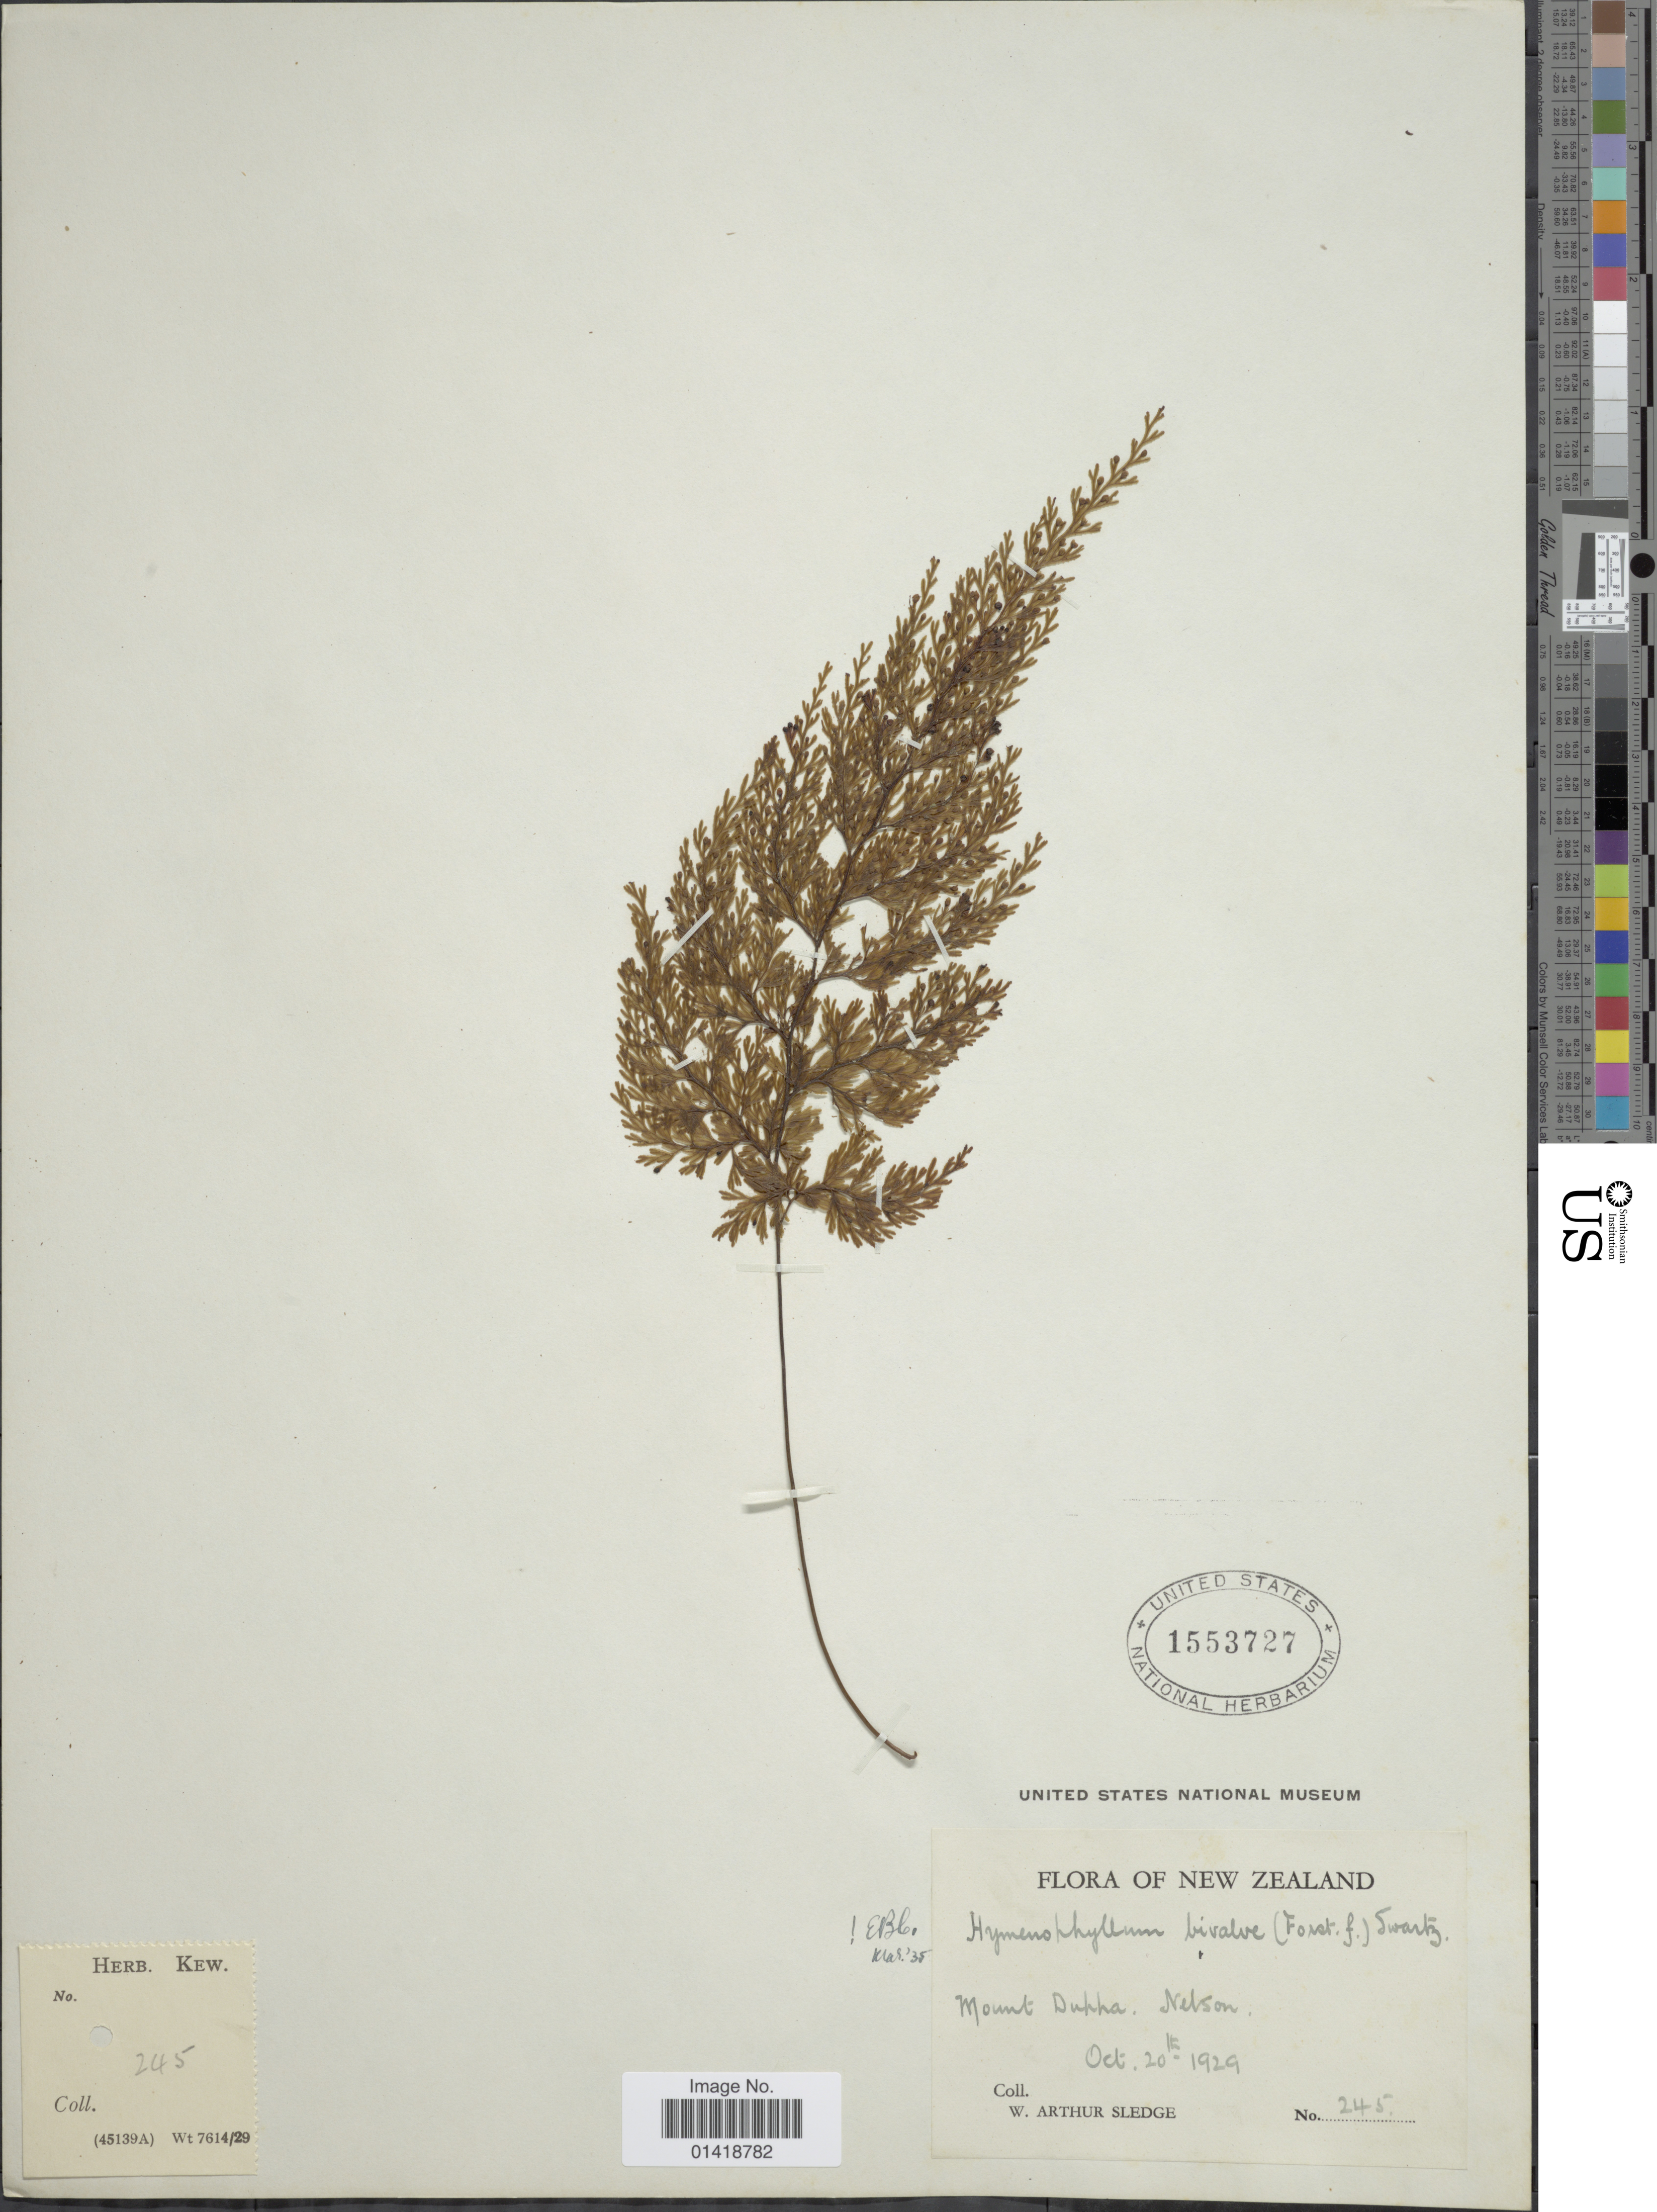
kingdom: Plantae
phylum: Tracheophyta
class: Polypodiopsida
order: Hymenophyllales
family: Hymenophyllaceae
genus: Hymenophyllum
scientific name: Hymenophyllum bivalve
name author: (G. Forst.) Sw.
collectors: W. A. Sledge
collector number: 245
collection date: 1929-10-20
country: New Zealand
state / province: Nelson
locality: Mount Duhha. Nelson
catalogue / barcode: US 1553727